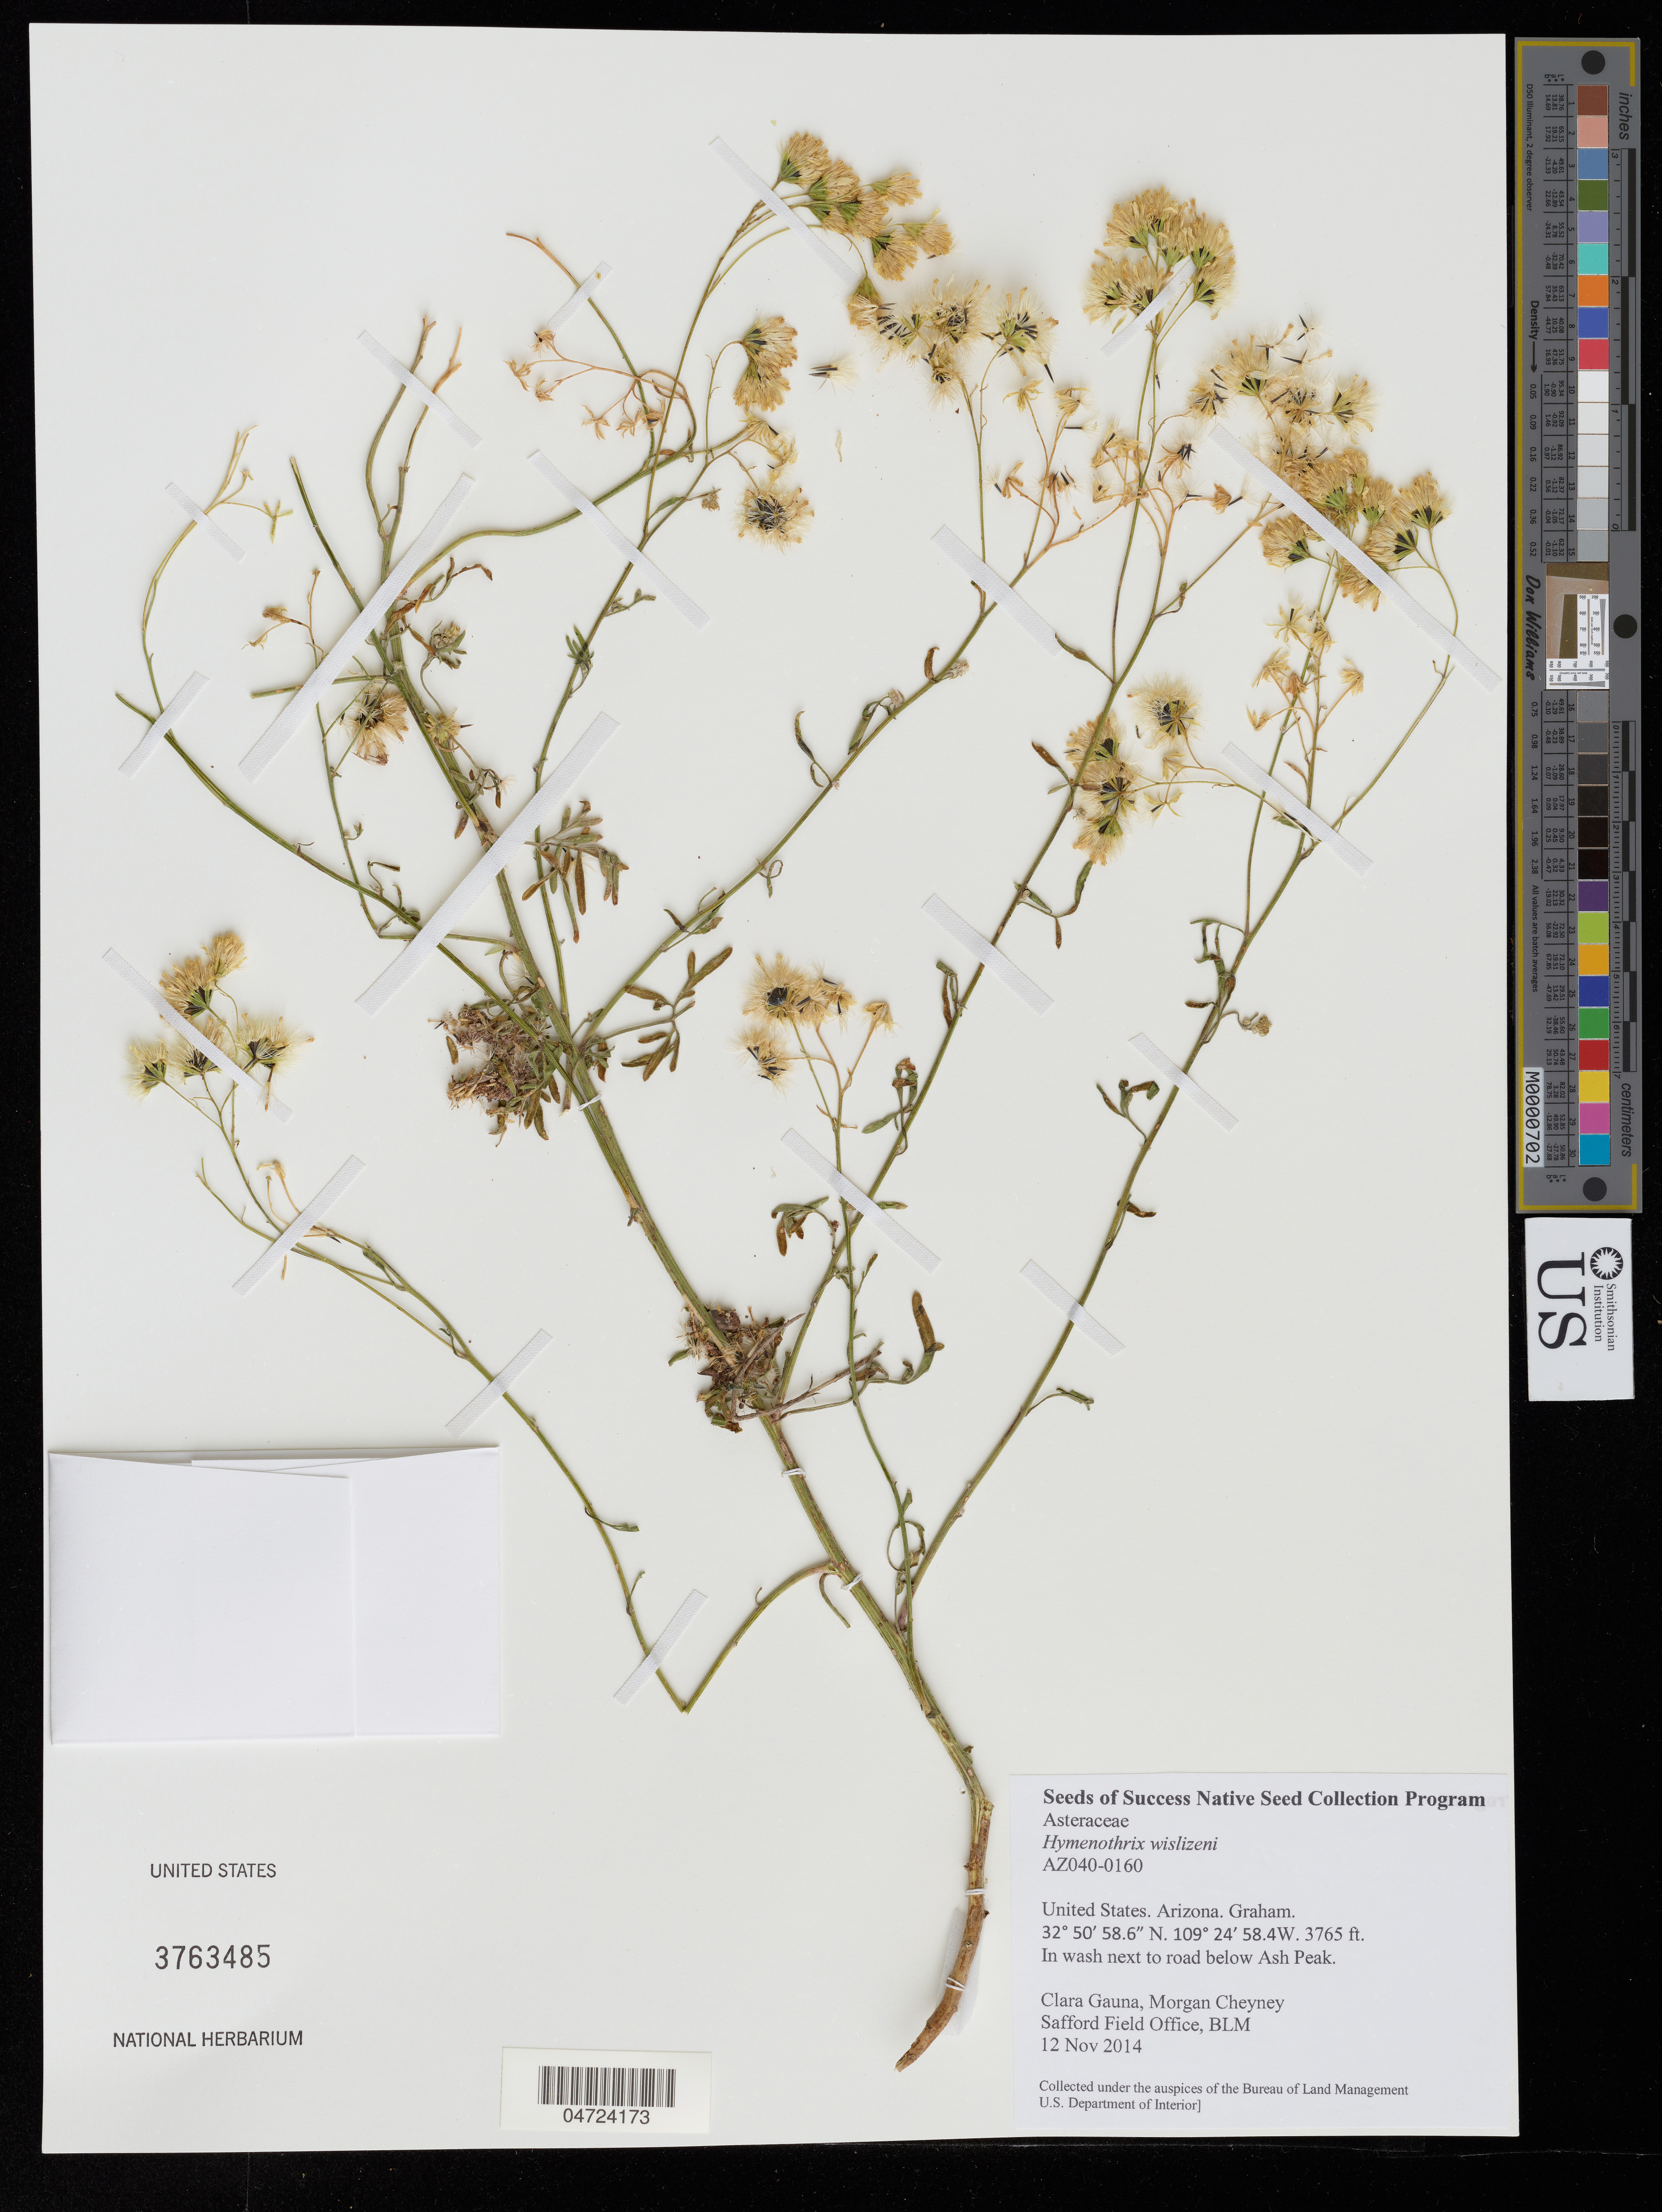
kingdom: Plantae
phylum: Tracheophyta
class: Magnoliopsida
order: Asterales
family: Asteraceae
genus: Hymenothrix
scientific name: Hymenothrix wislizenii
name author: A. Gray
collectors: C. Gauna & M. Cheyney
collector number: AZ040-0160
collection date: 2014-11-12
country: United States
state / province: Arizona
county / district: Graham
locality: Graham. In wash next to road below Ash Peak.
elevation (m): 1148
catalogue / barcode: US 3763485